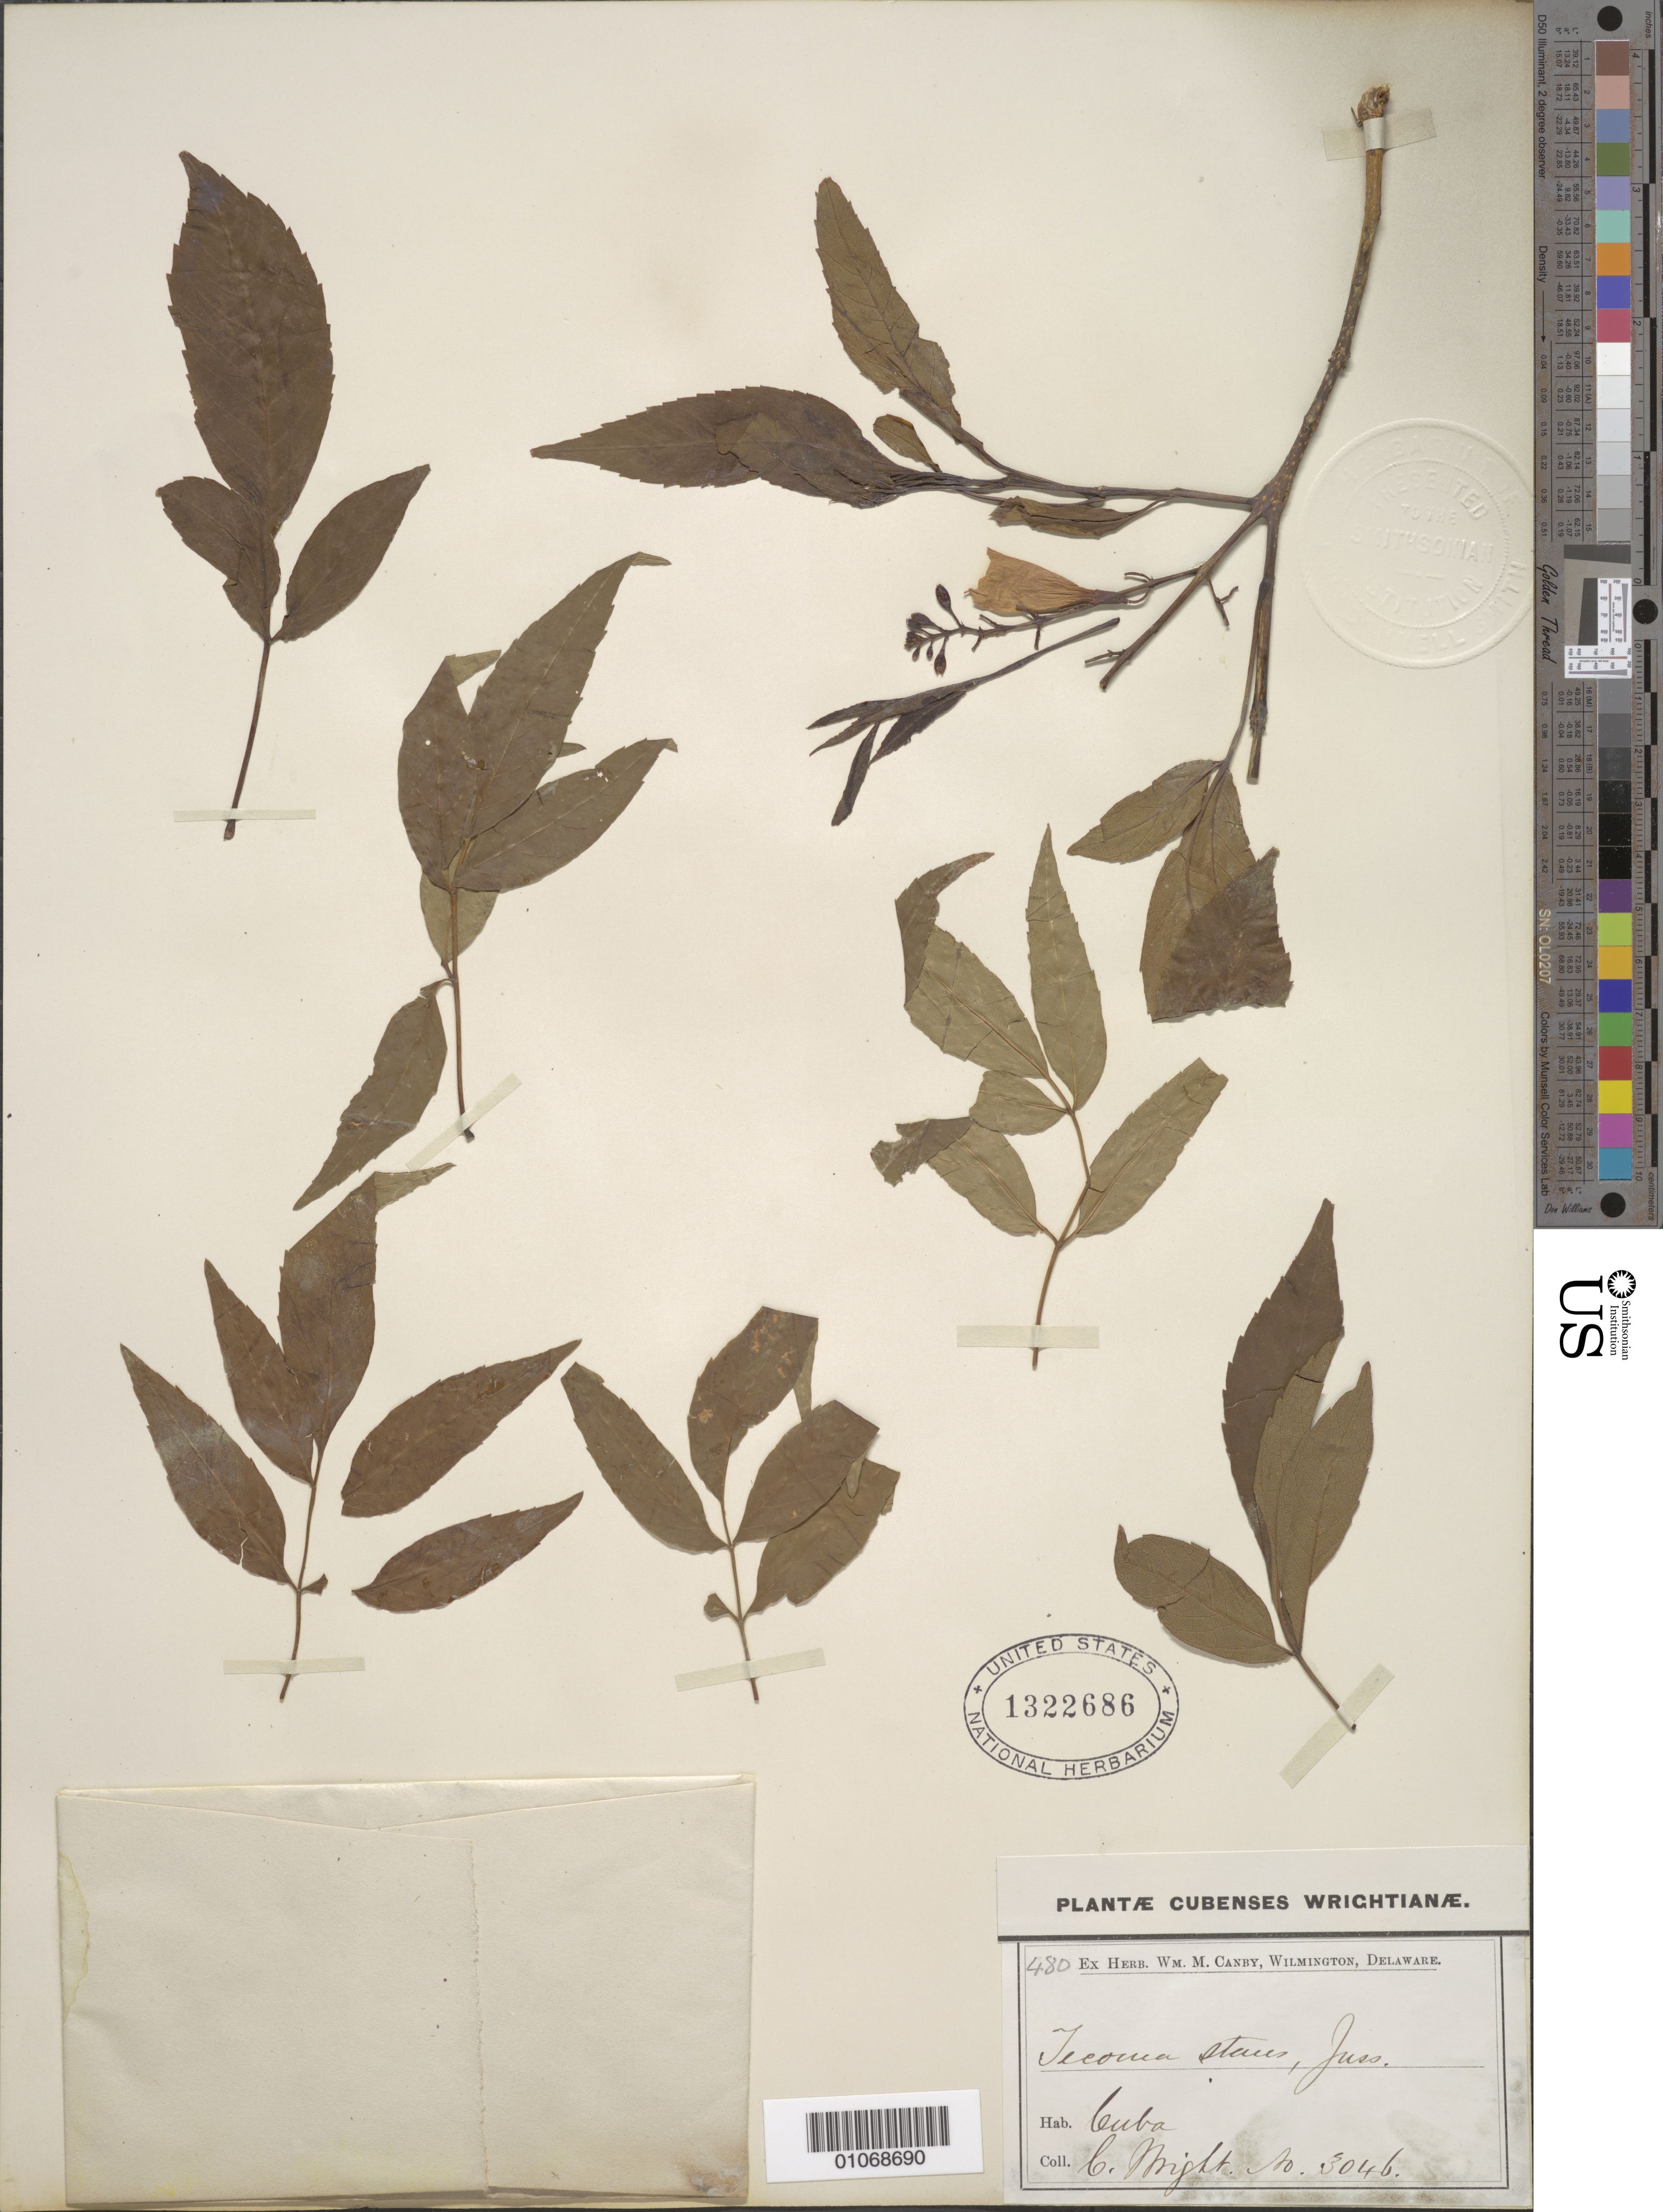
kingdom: Plantae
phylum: Tracheophyta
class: Magnoliopsida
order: Lamiales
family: Bignoniaceae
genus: Tecoma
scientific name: Tecoma stans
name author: (L.) Juss. ex Kunth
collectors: C. Wright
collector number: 3046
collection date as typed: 1800 to 1899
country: Cuba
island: Cuba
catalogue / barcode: US 1322686